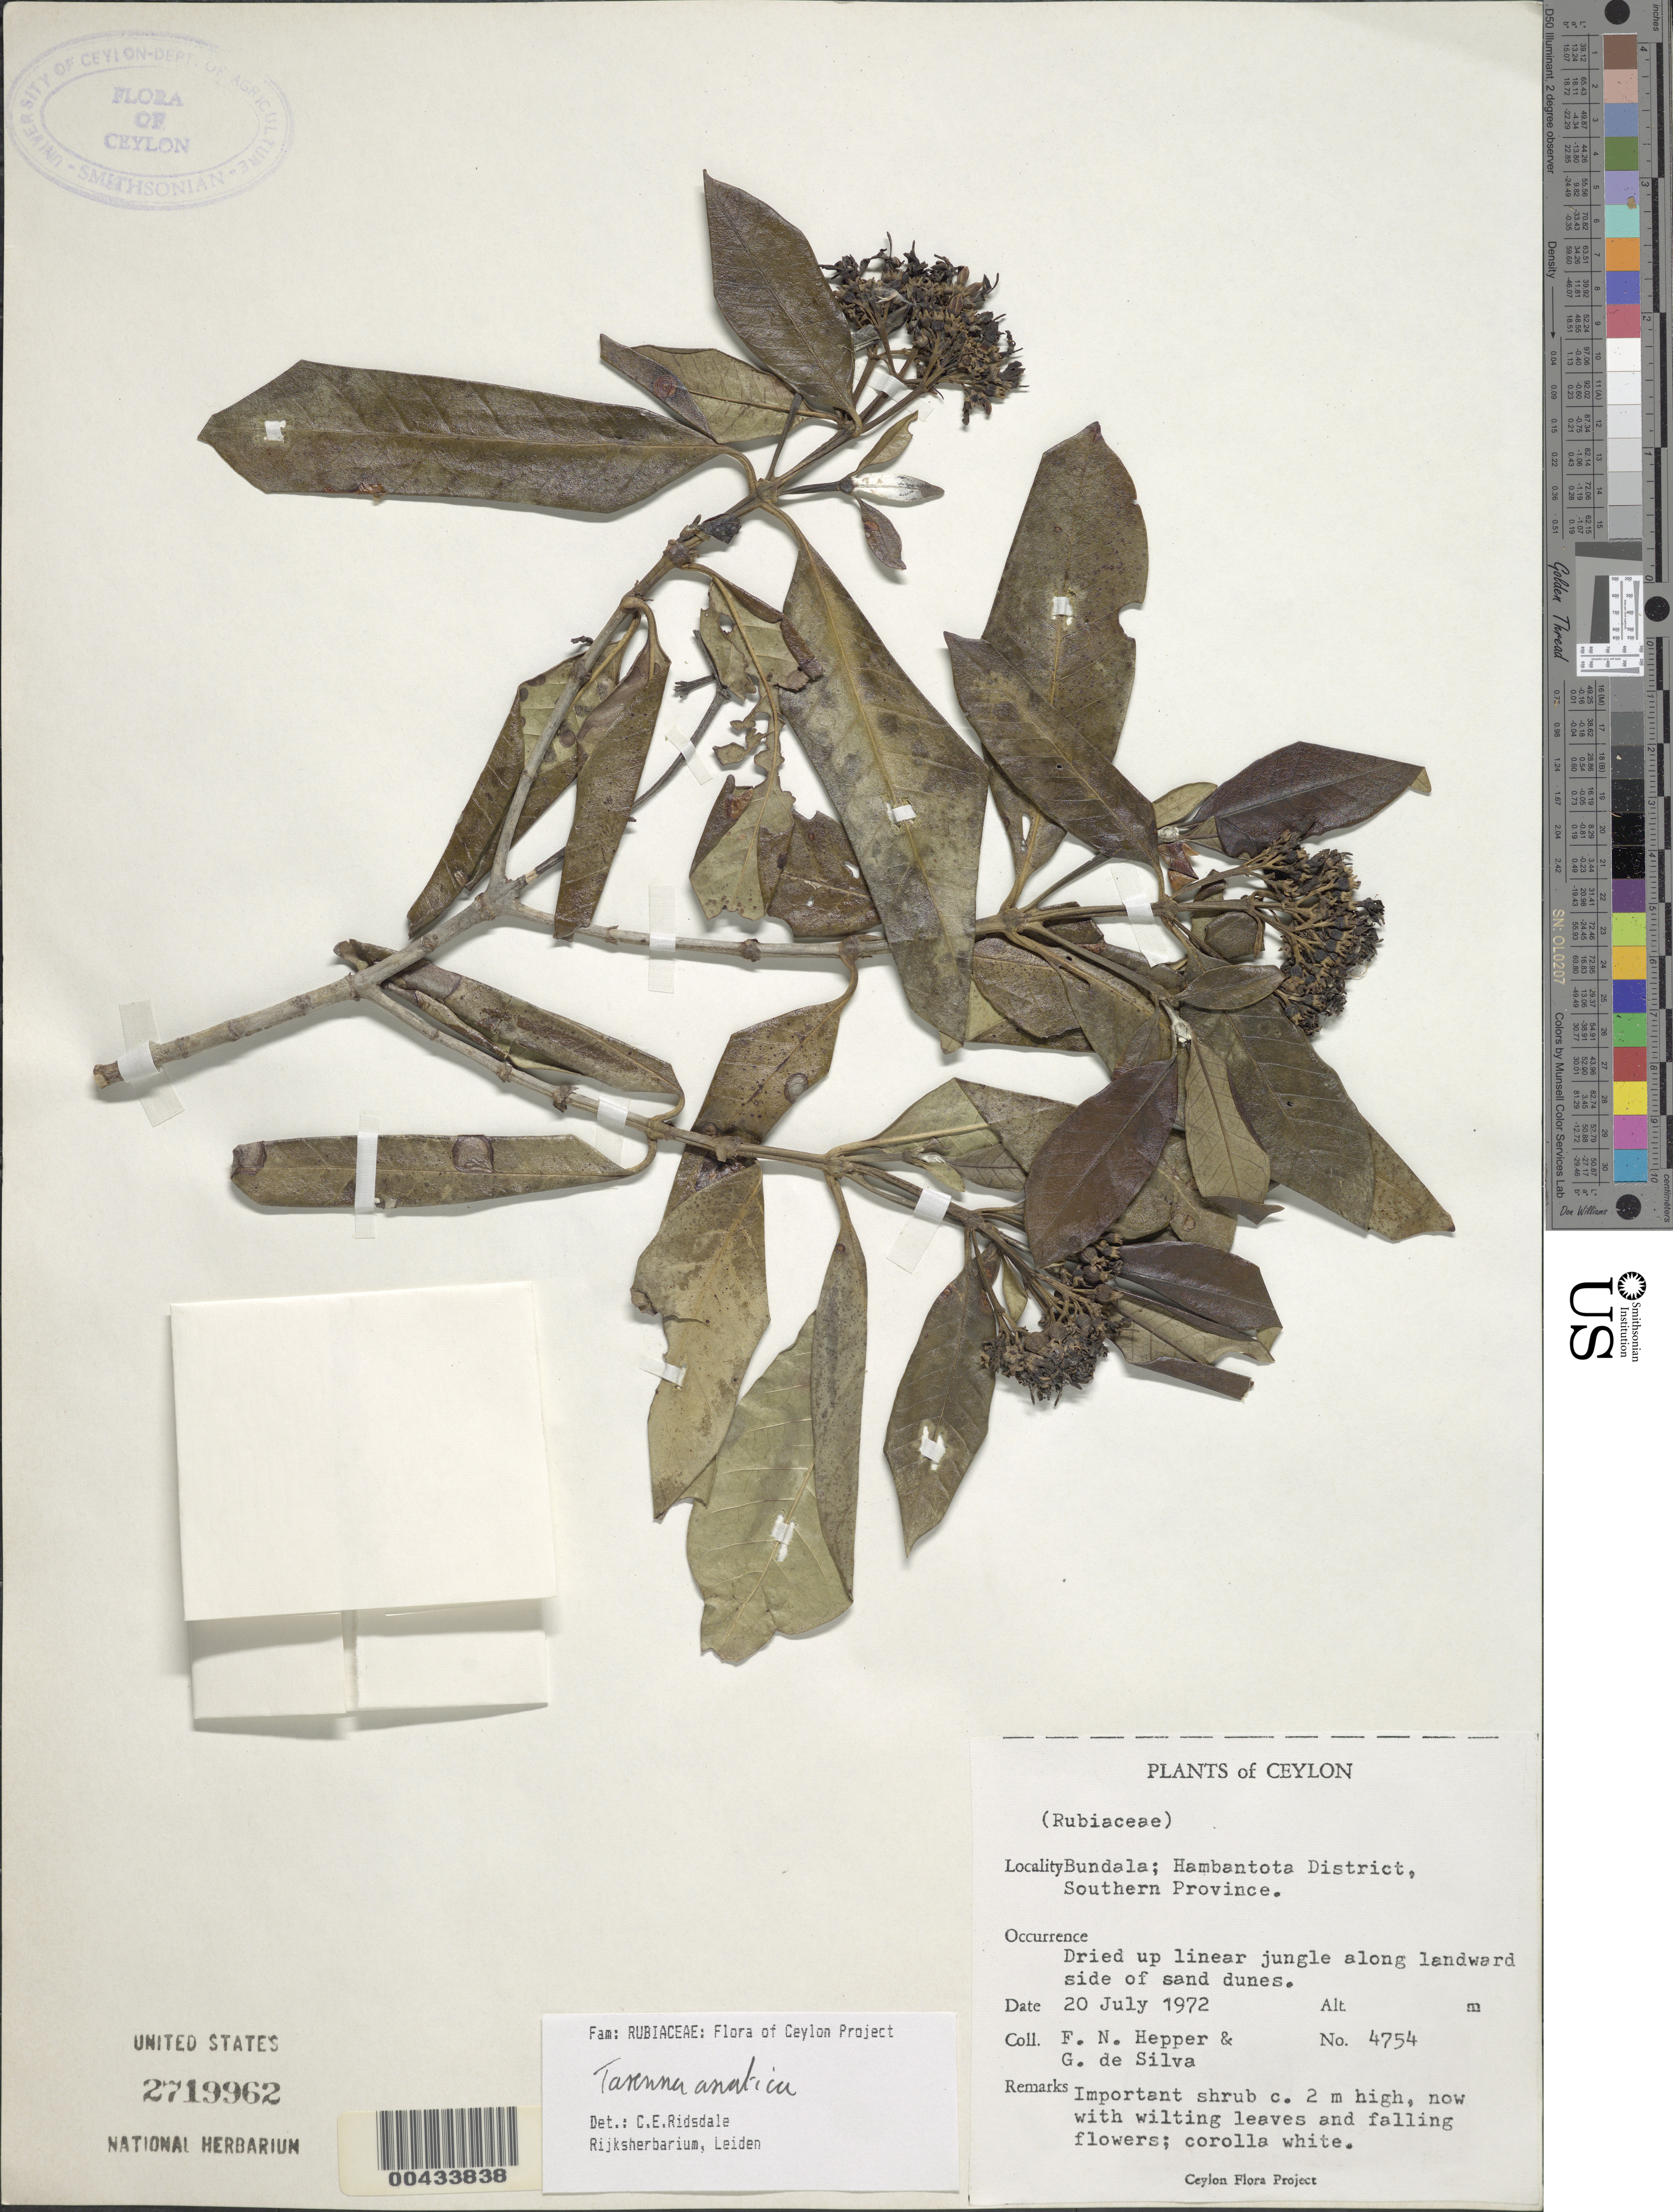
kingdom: Plantae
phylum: Tracheophyta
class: Magnoliopsida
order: Gentianales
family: Rubiaceae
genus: Tarenna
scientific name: Tarenna asiatica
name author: (L.) Kuntze ex K. Schum.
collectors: F. Hepper & G. de Silva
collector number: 4754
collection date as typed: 20 Jul 1972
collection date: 1972-07-20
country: Sri Lanka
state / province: Southern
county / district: Hambantota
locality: Bundala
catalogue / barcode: US 2719962